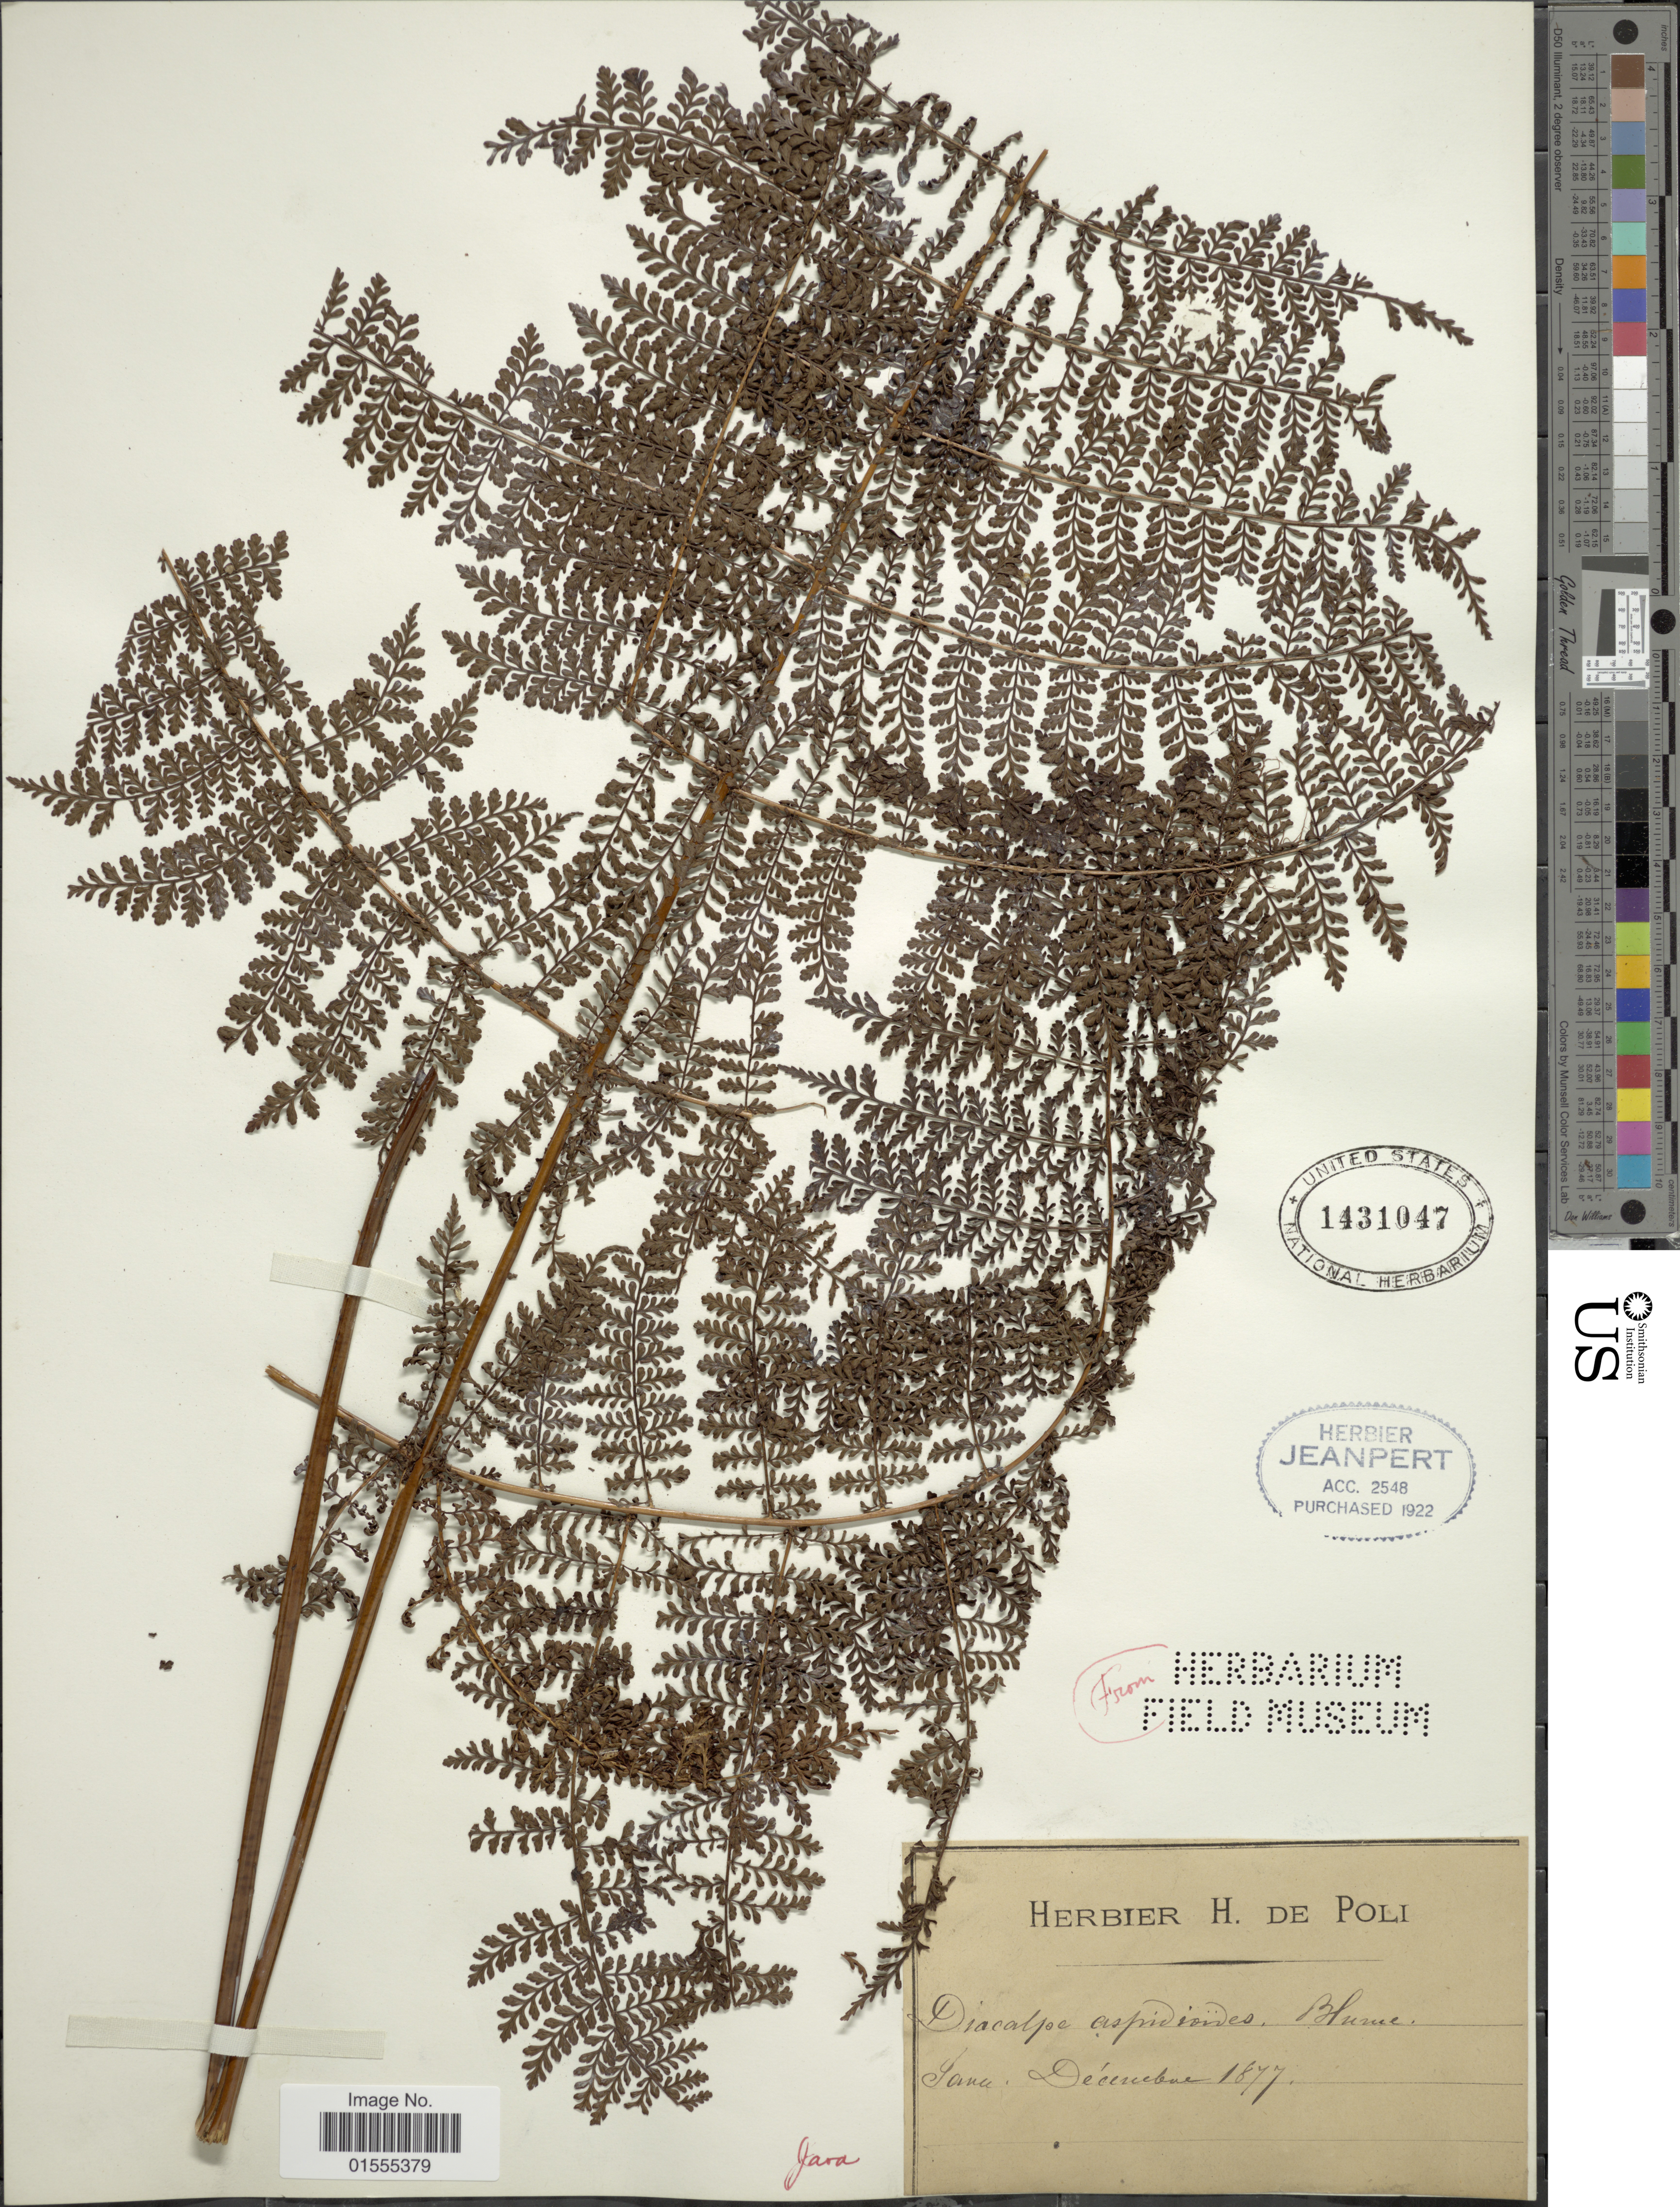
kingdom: Plantae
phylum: Tracheophyta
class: Polypodiopsida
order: Polypodiales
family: Dryopteridaceae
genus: Dryopteris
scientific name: Dryopteris pseudocaenopteris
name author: (Kunze) Li Bing Zhang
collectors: ex herb. H. De Poli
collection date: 1877-12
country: Indonesia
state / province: Java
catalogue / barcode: US 1431047